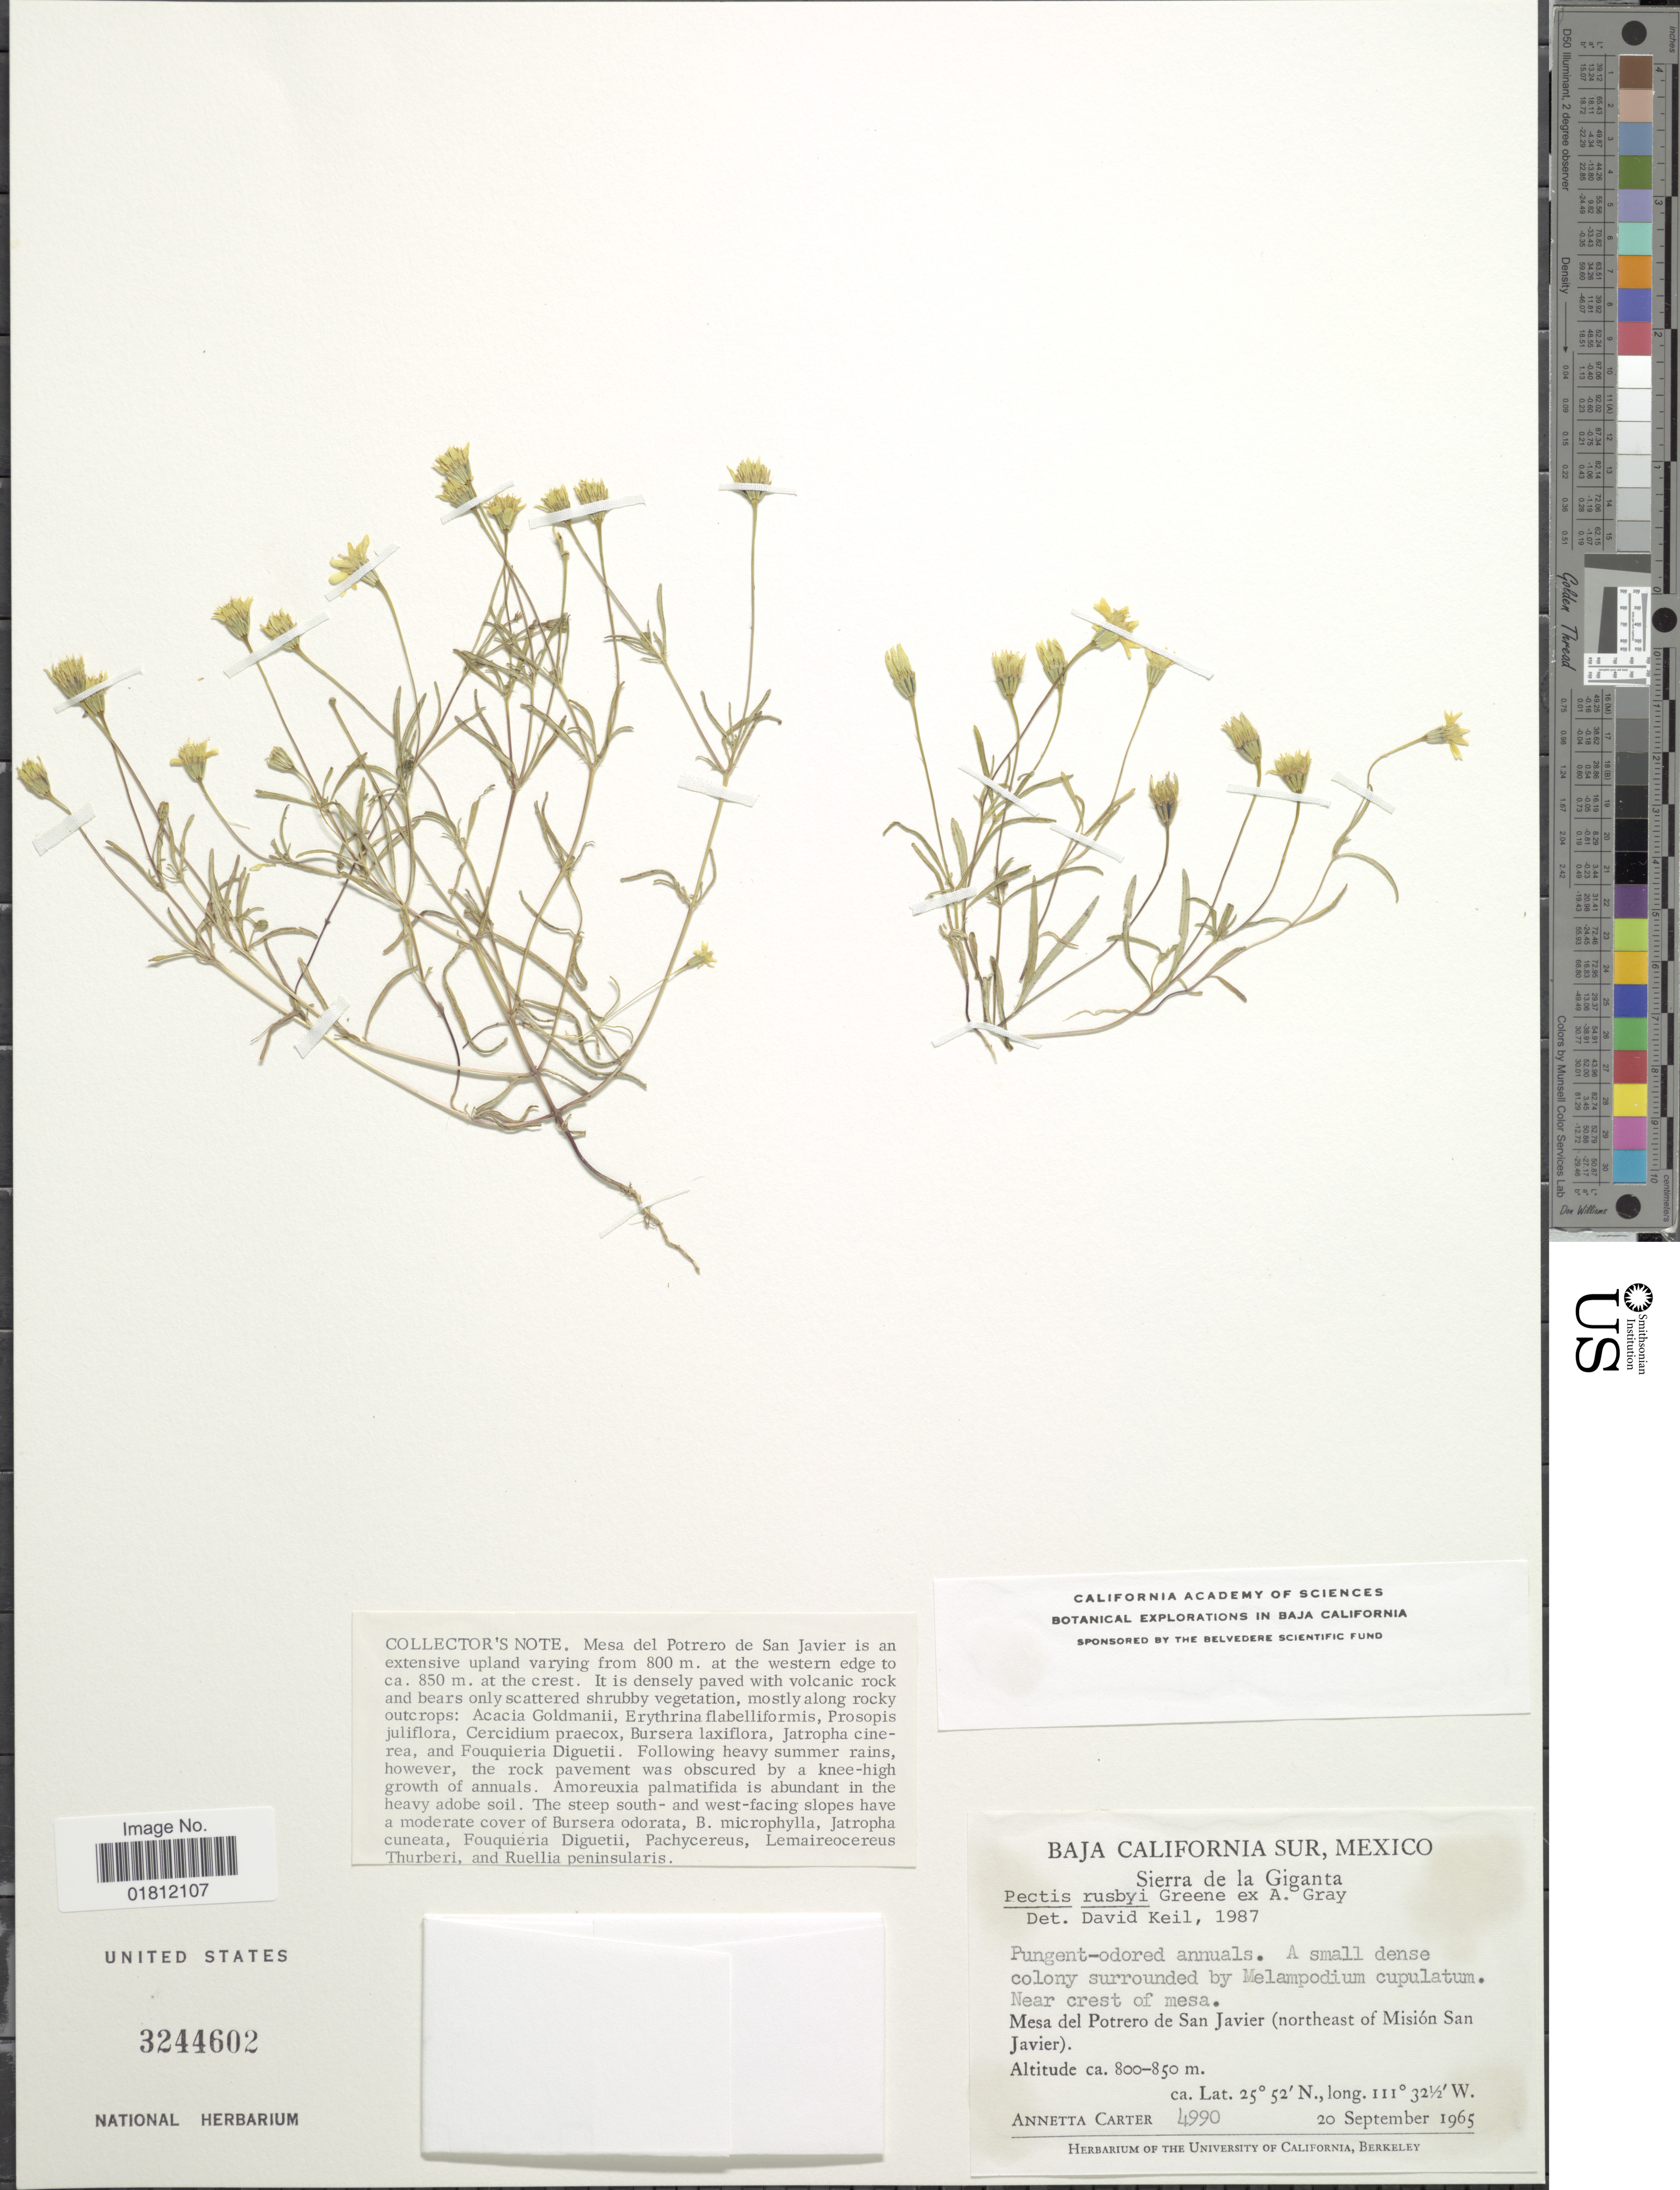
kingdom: Plantae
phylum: Tracheophyta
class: Magnoliopsida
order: Asterales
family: Asteraceae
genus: Pectis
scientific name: Pectis rusbyi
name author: Greene ex A. Gray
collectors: A. Carter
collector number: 4990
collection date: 1965-09-20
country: Mexico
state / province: Baja California Sur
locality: Baja California Sur, Mexico. Sierra de la Giganta. Mesa del Portrero de San Javier (northeast of Mision San Javier).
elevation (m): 800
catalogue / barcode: US 3244602